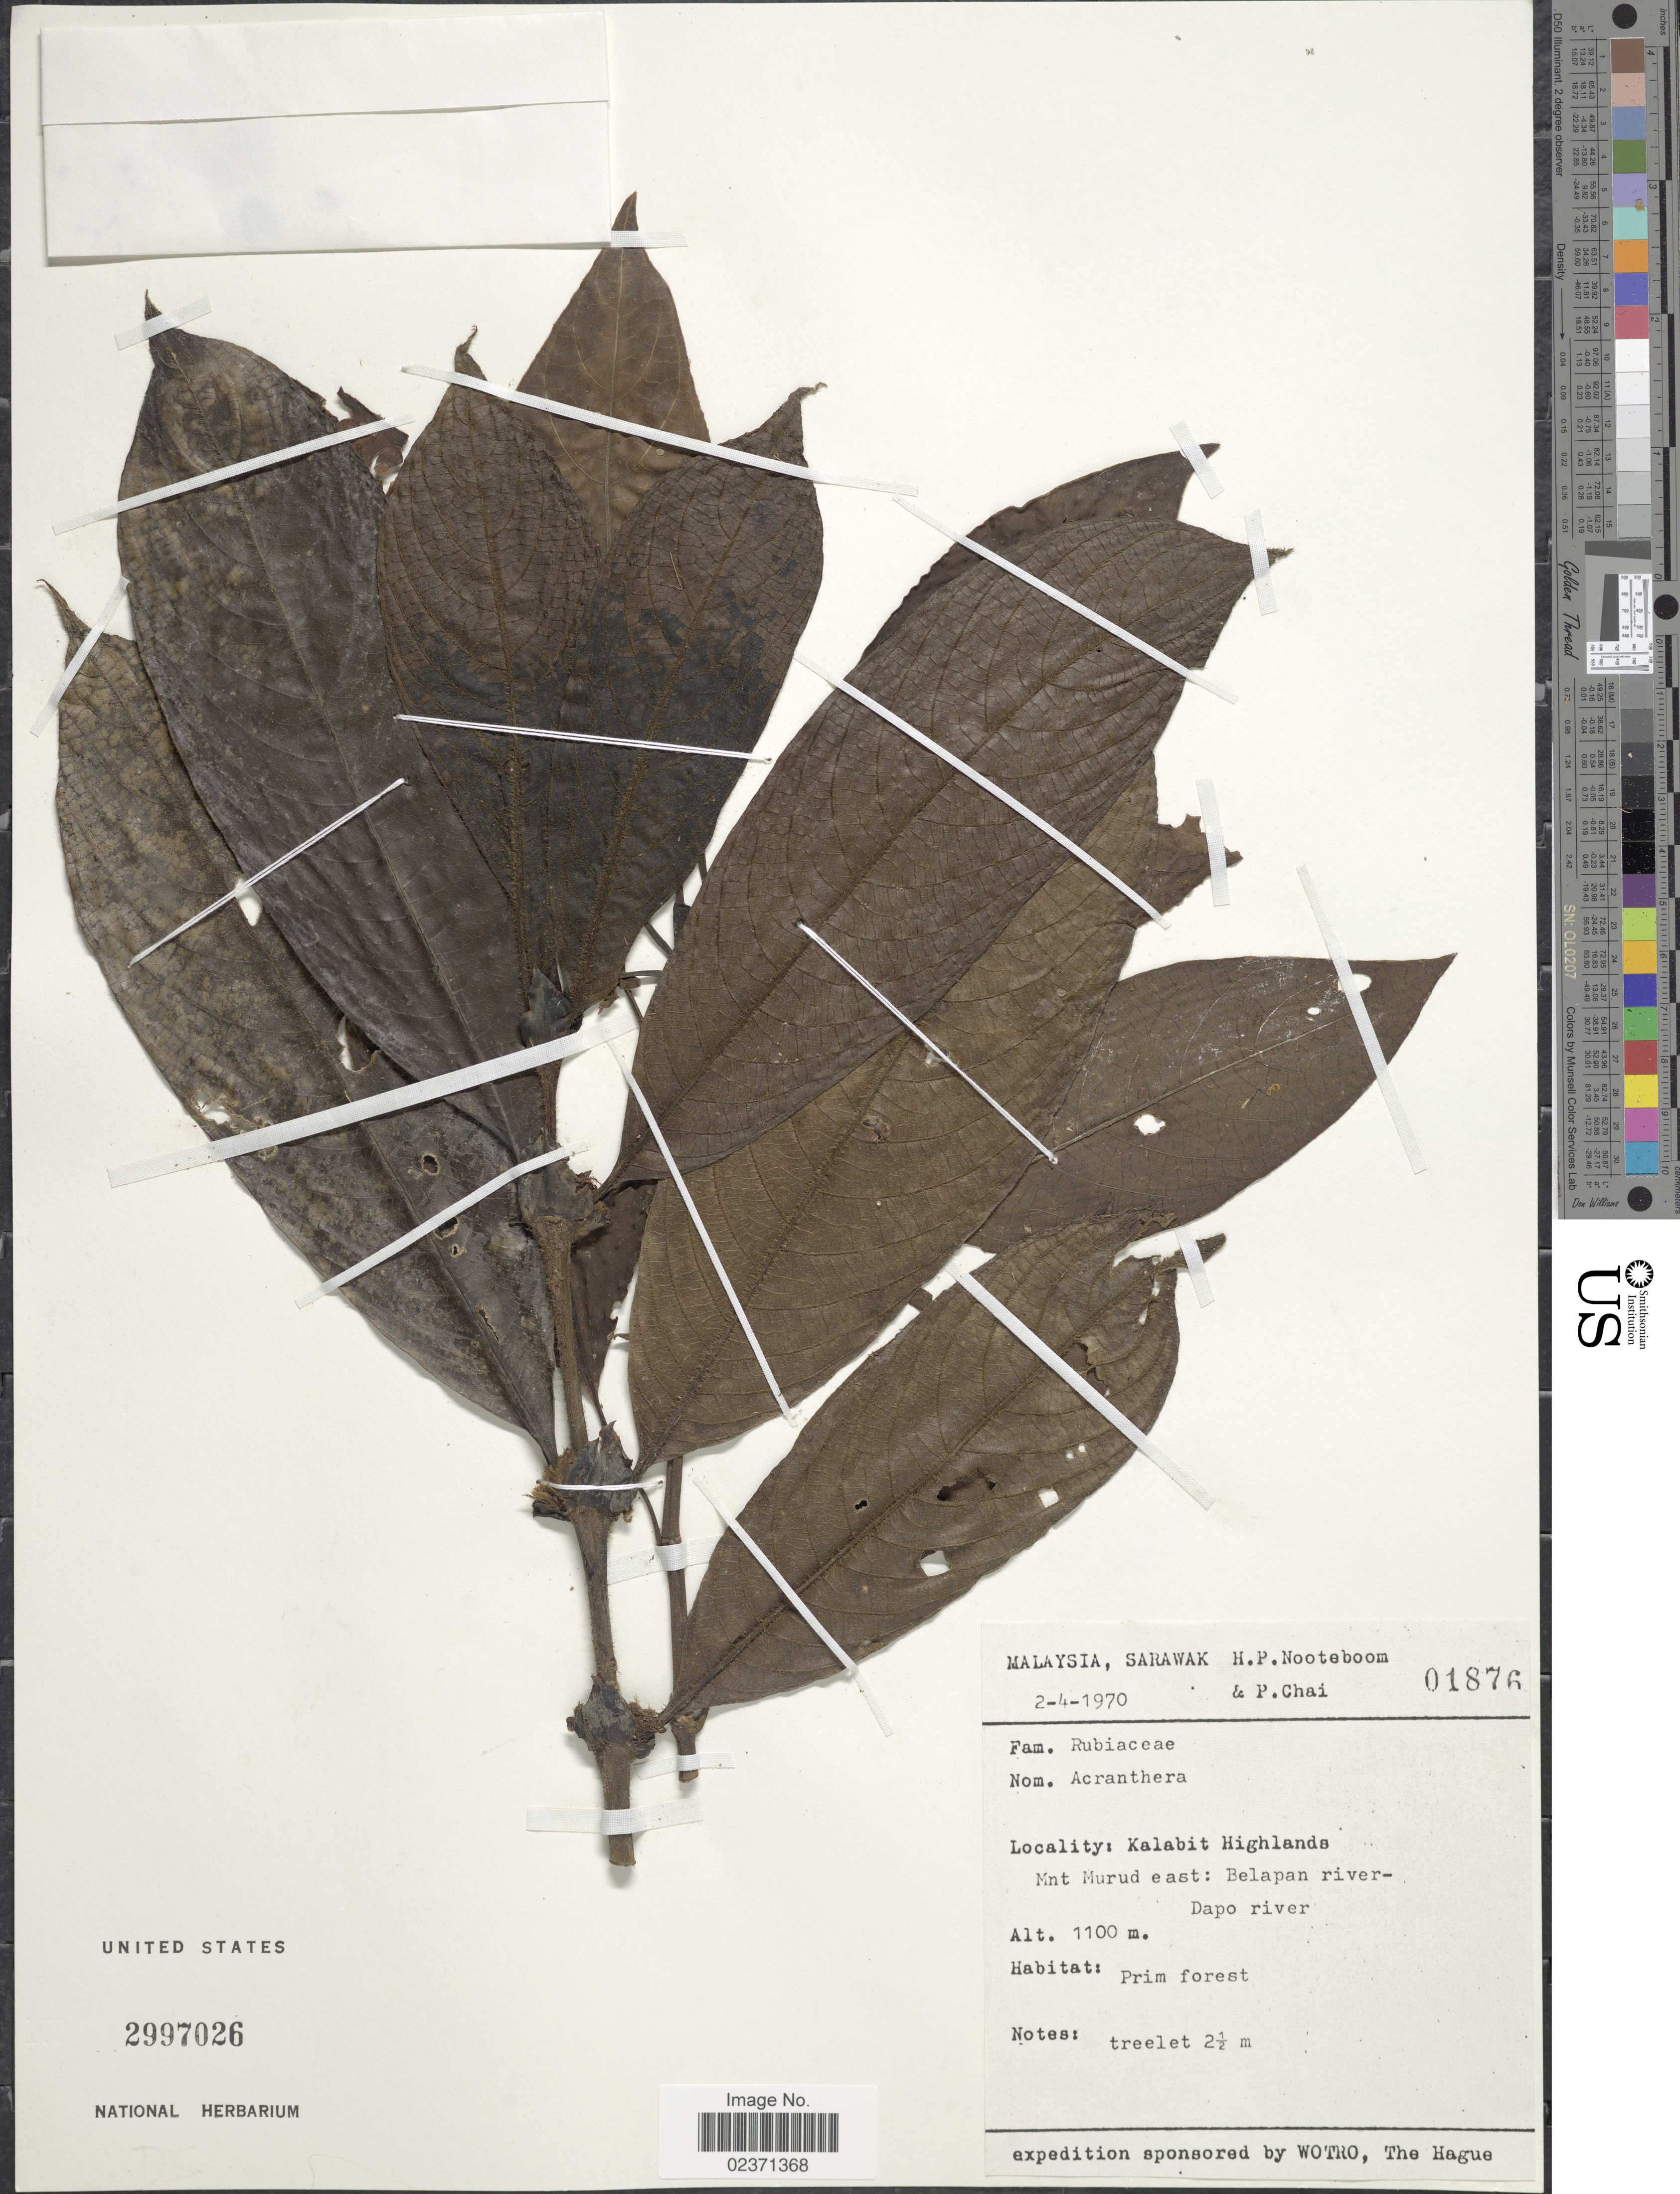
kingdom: Plantae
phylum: Tracheophyta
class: Magnoliopsida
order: Gentianales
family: Rubiaceae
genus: Acranthera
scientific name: Acranthera sp.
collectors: H. P. Nooteboom & P. Chai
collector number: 01876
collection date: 1970-04-02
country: Malaysia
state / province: Sarawak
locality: Kalabit Highlands. Mnt Murud east: Belapan river-Dapo river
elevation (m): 1100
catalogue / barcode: US 2997026